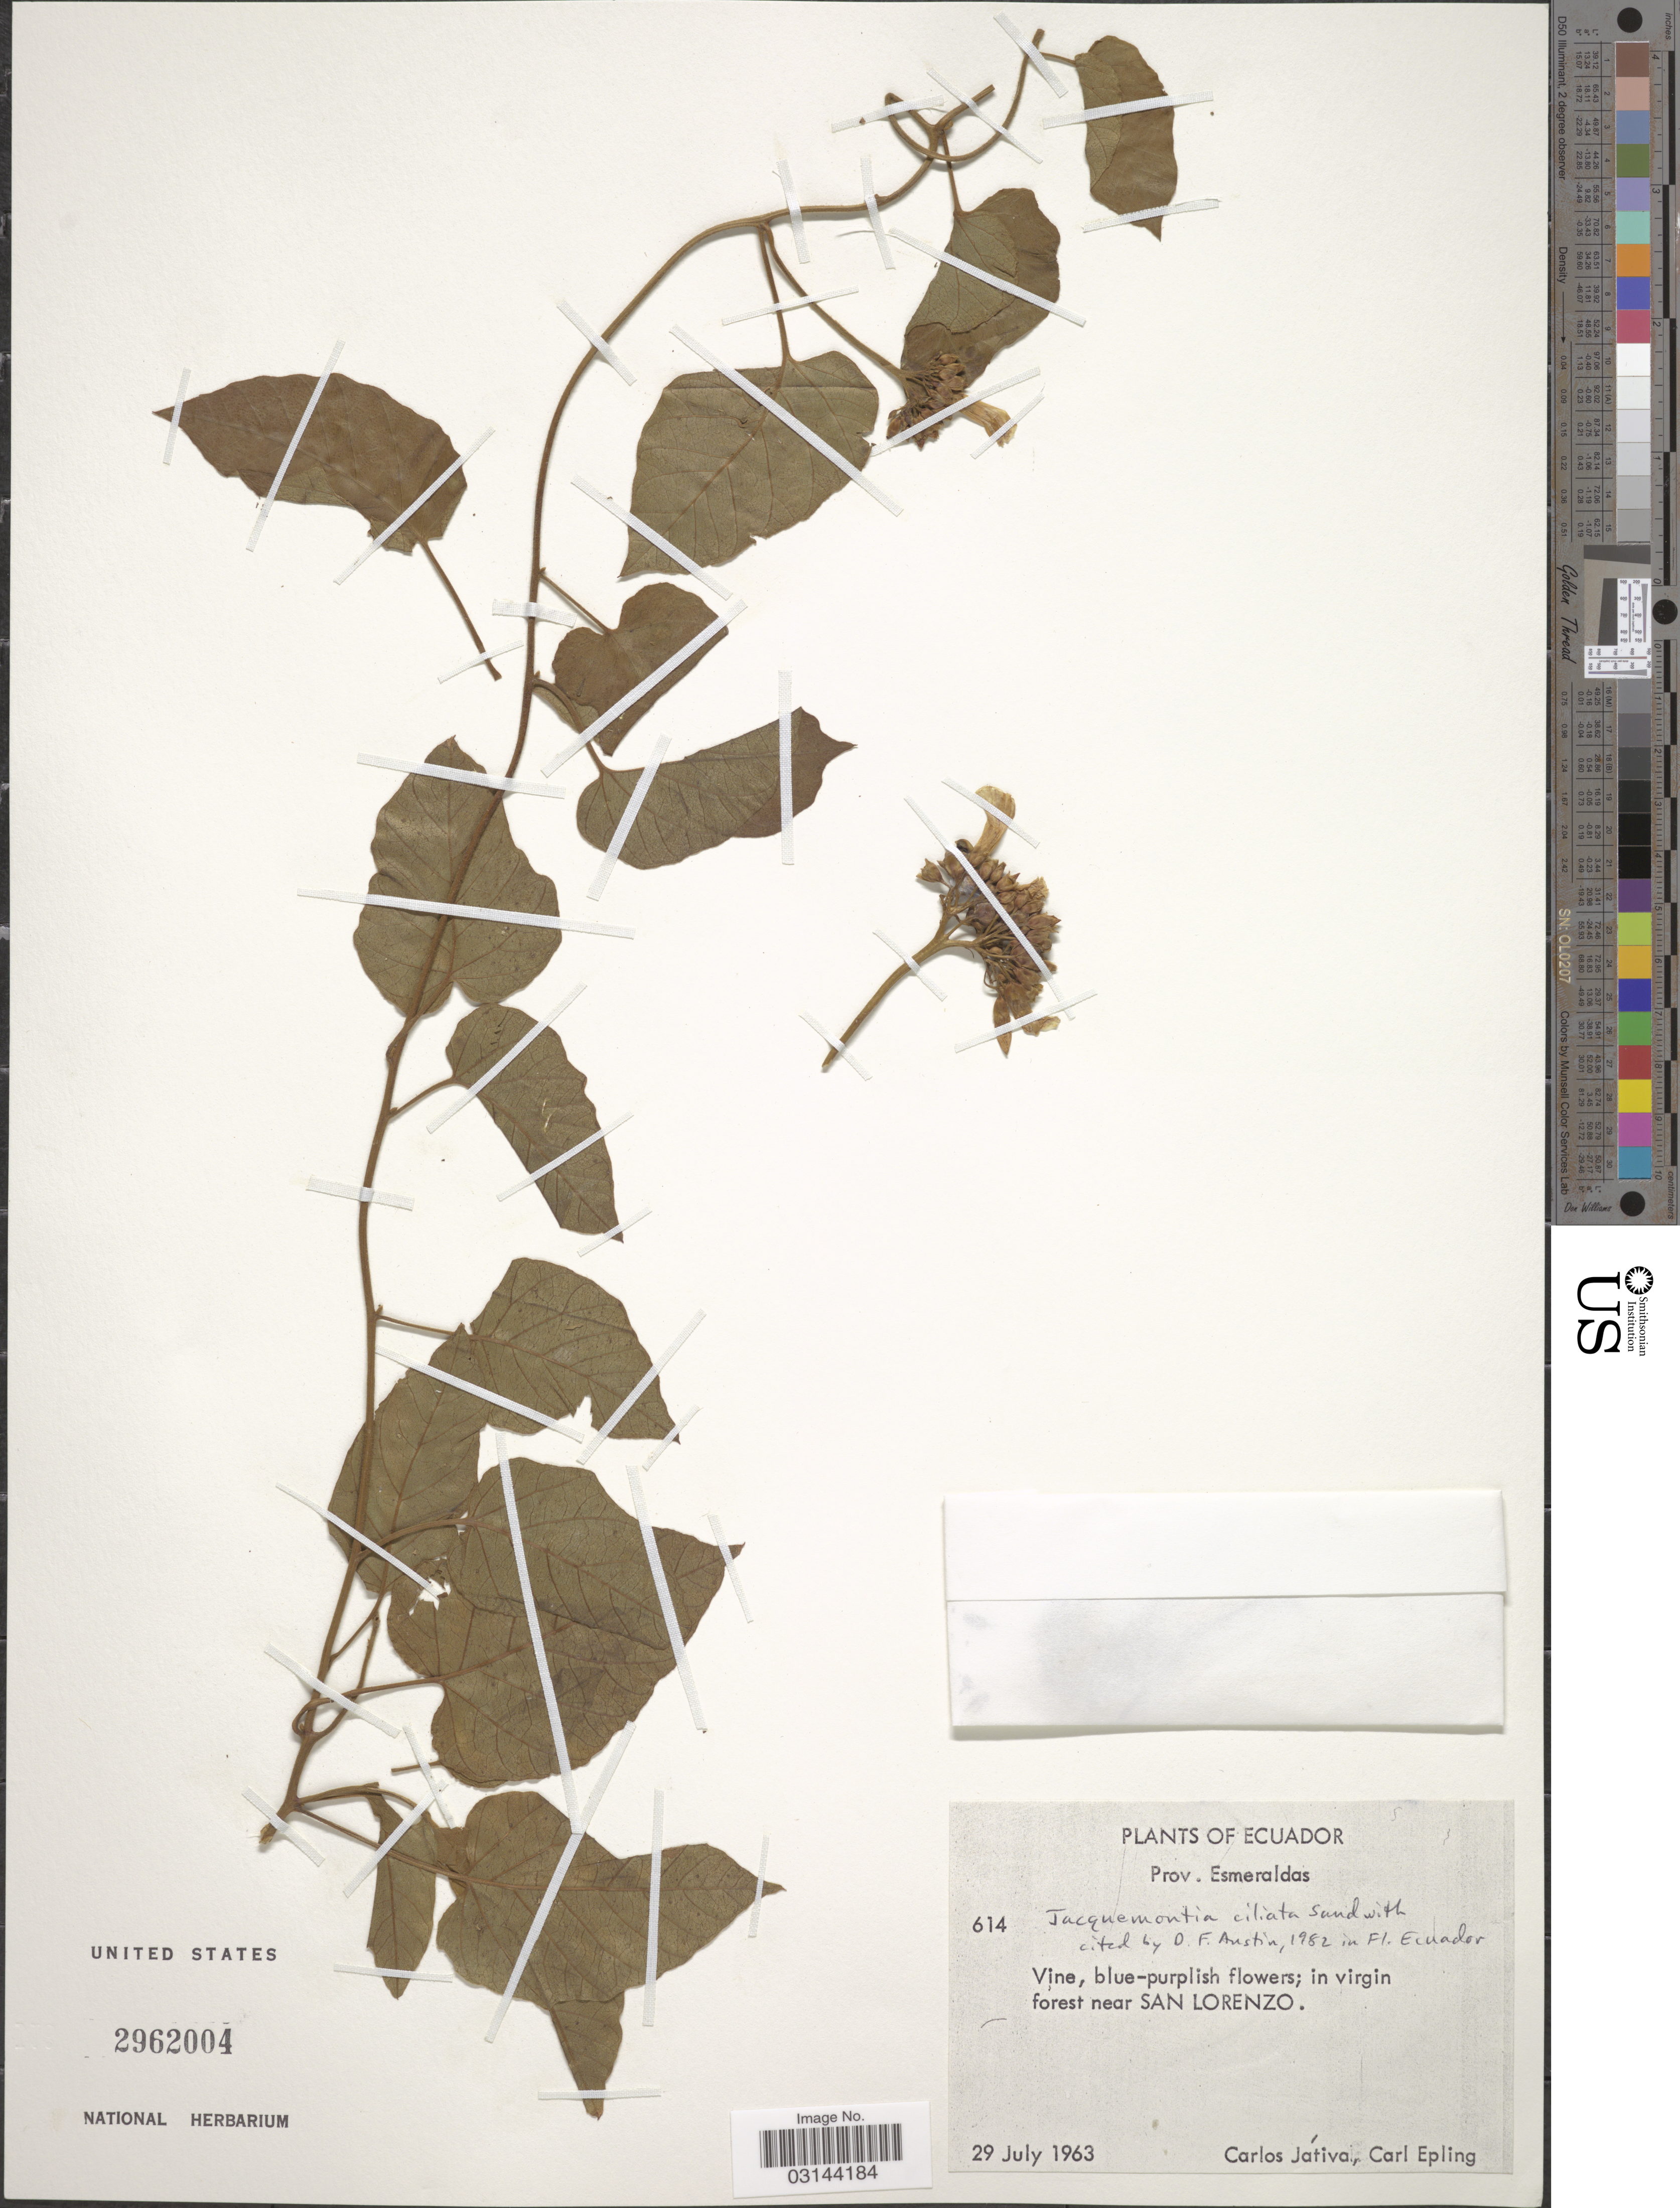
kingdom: Plantae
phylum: Tracheophyta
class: Magnoliopsida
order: Solanales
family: Convolvulaceae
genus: Jacquemontia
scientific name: Jacquemontia ciliata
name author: Sandwith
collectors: C. D. Játiva & C. C. Epling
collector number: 614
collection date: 1963-07-29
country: Ecuador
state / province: Esmeraldas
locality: In virgin forest near San Lorenzo.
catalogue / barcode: US 2962004